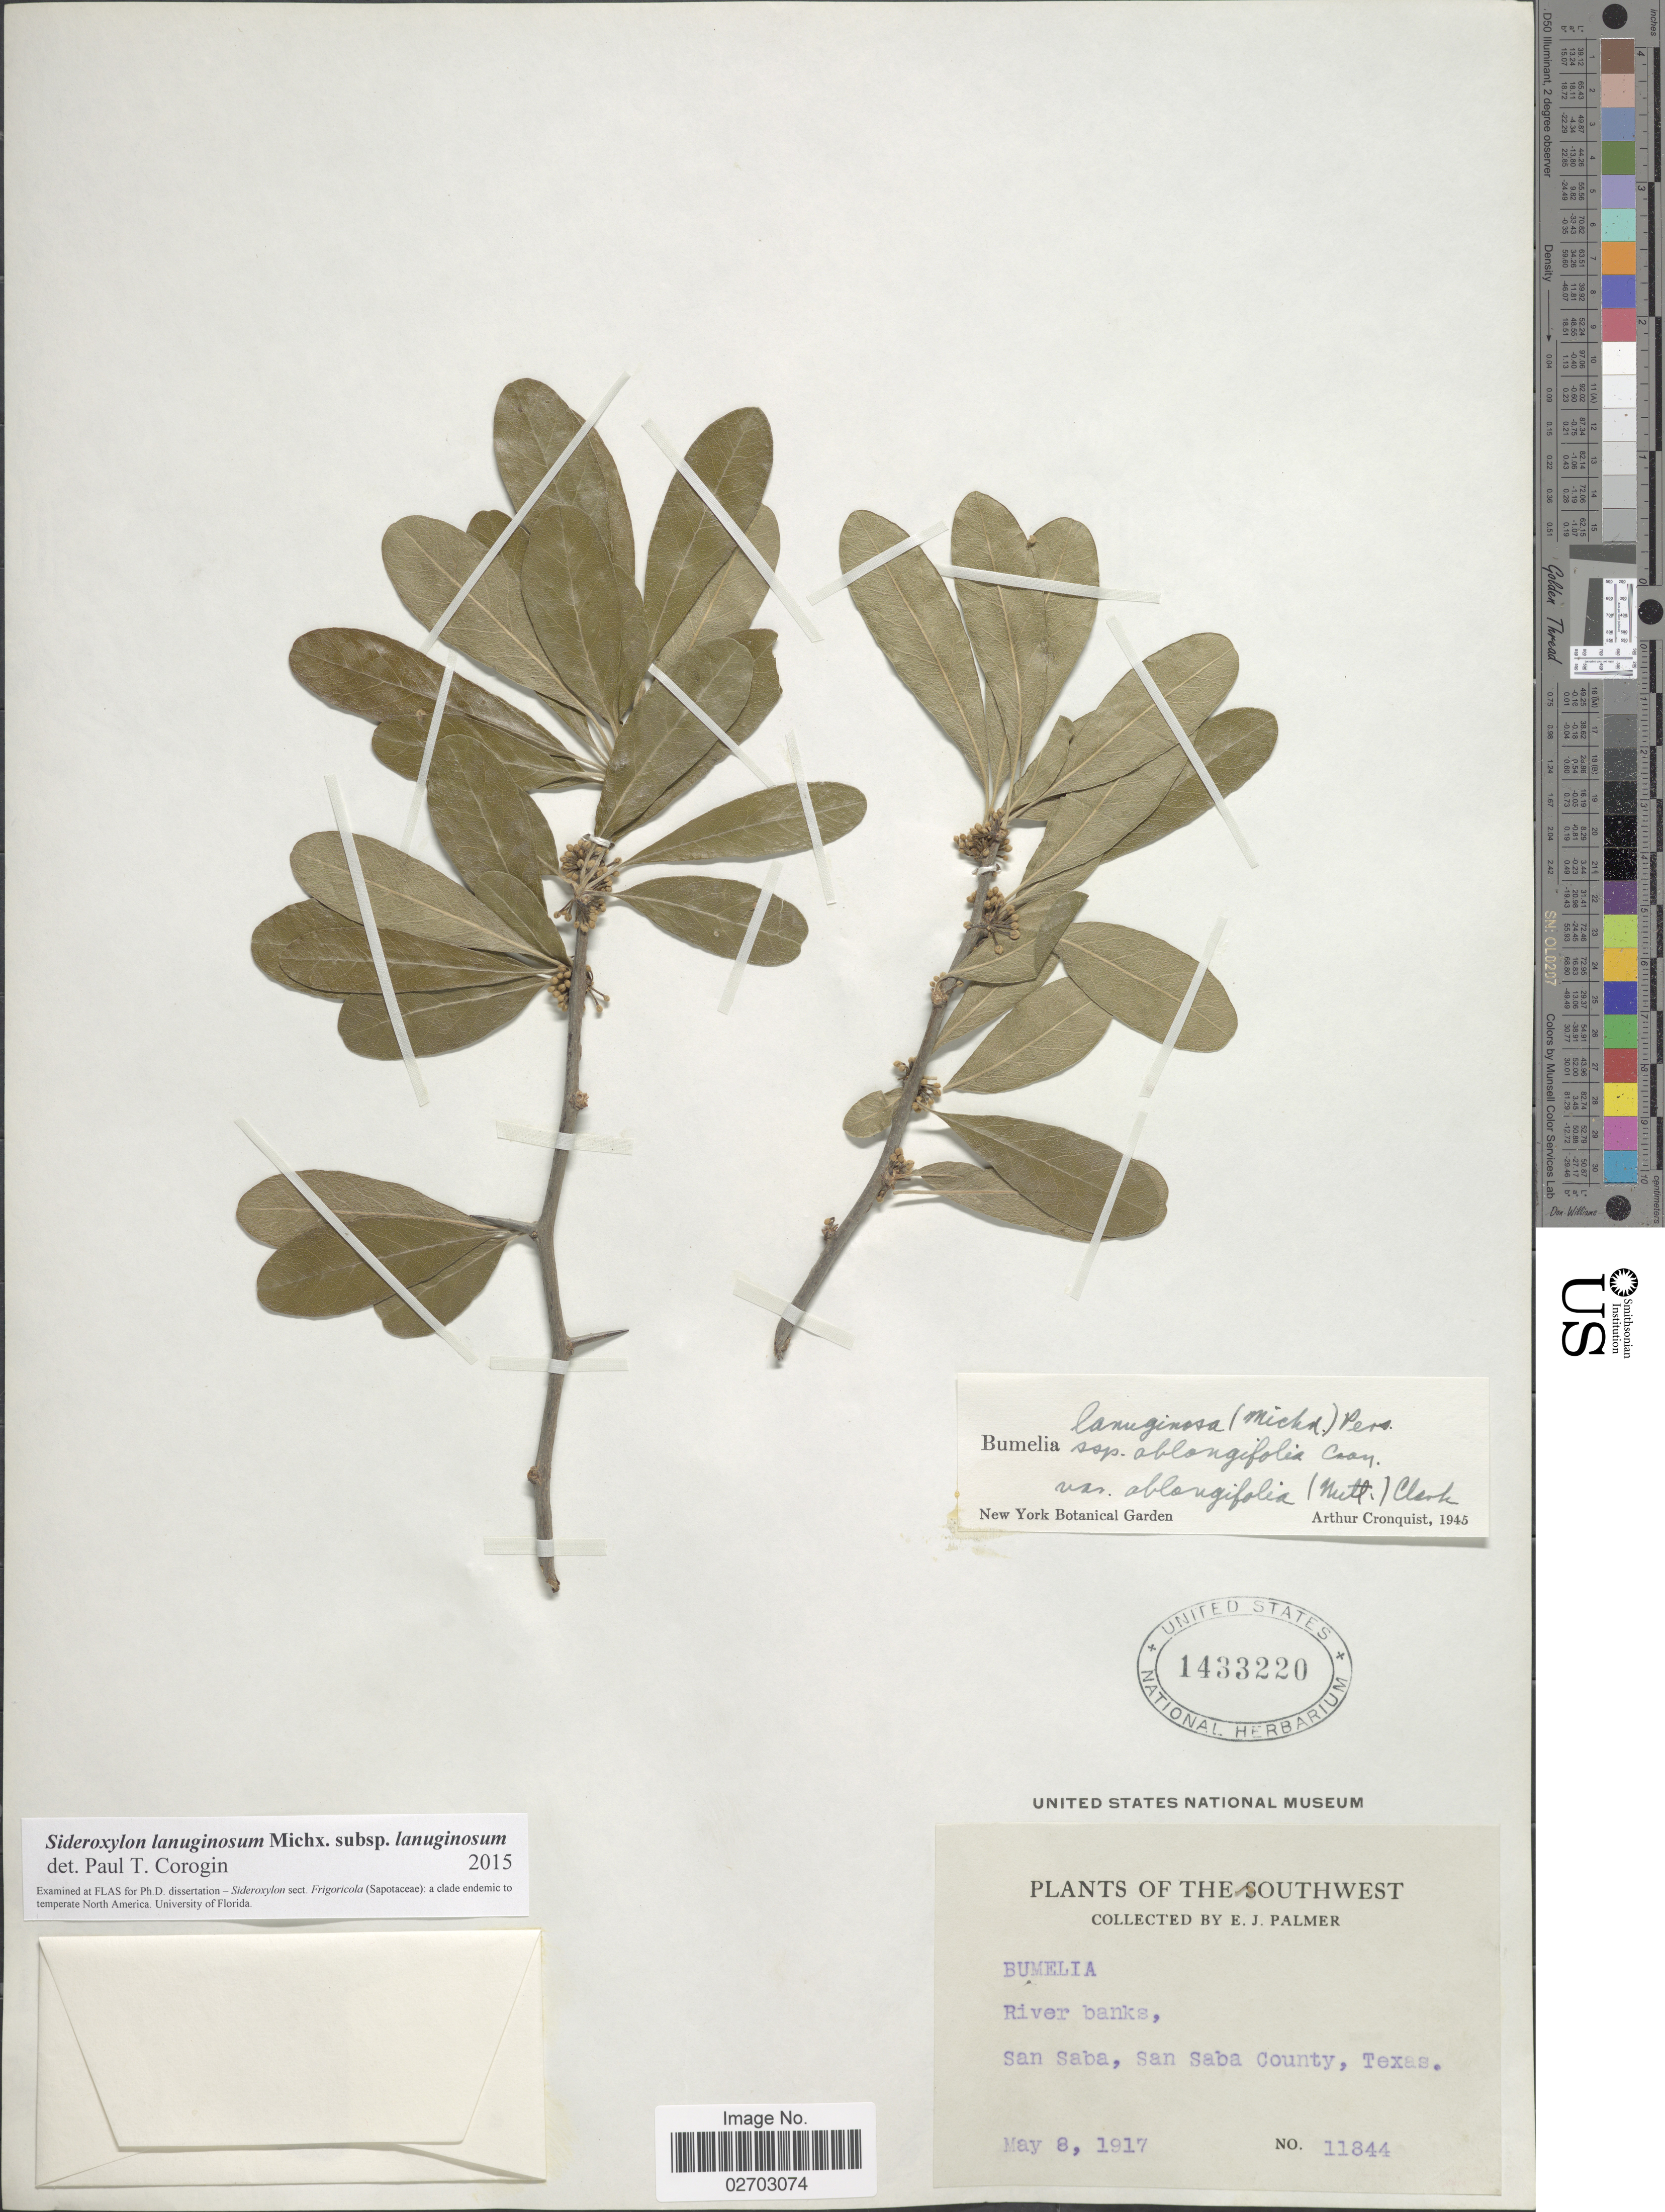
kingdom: Plantae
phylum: Tracheophyta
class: Magnoliopsida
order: Ericales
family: Sapotaceae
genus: Sideroxylon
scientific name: Sideroxylon lanuginosum subsp. lanuginosum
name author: Michx.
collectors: E. J. Palmer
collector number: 11844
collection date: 1917-05-08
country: United States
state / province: Texas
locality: Southwest, River banks, San Saba, San Saba County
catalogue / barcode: US 1433220